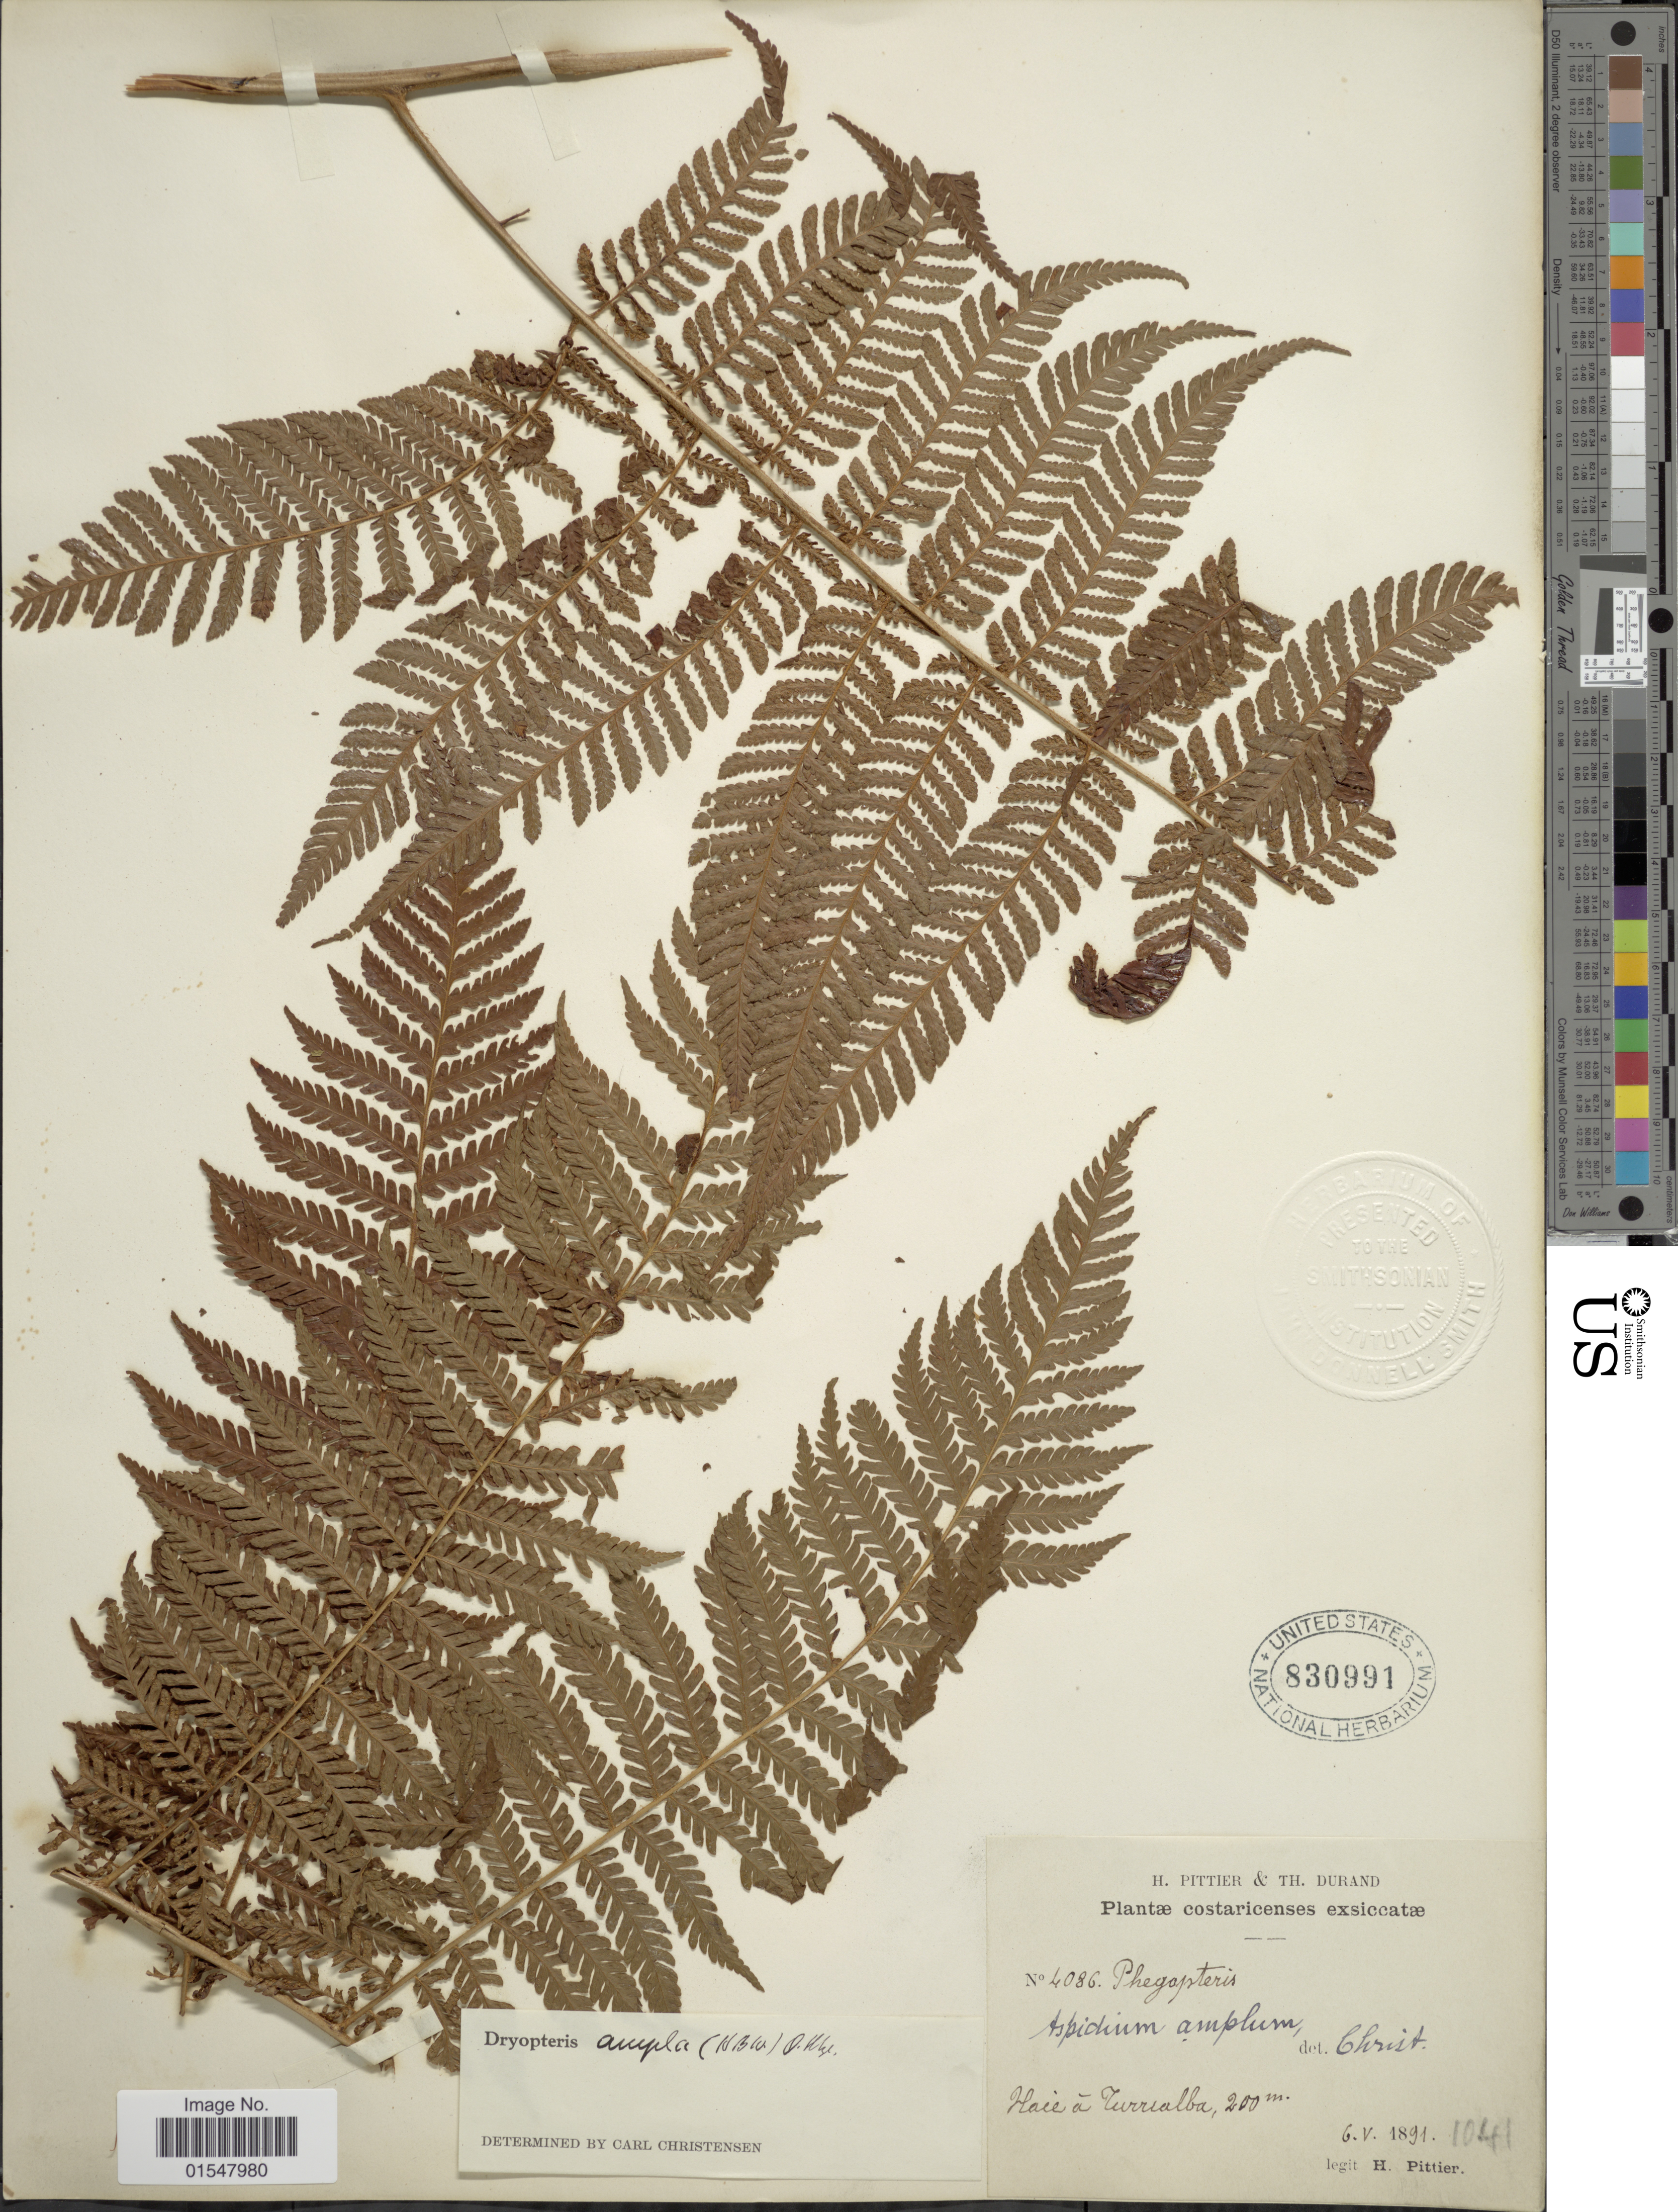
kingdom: Plantae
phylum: Tracheophyta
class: Polypodiopsida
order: Polypodiales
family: Dryopteridaceae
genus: Ctenitis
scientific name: Ctenitis sloanei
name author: (Poepp. ex Spreng.) C.V. Morton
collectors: H. F. Pittier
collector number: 1041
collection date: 1891-05-06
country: Costa Rica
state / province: Cartago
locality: Turrialba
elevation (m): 200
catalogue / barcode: US 830991